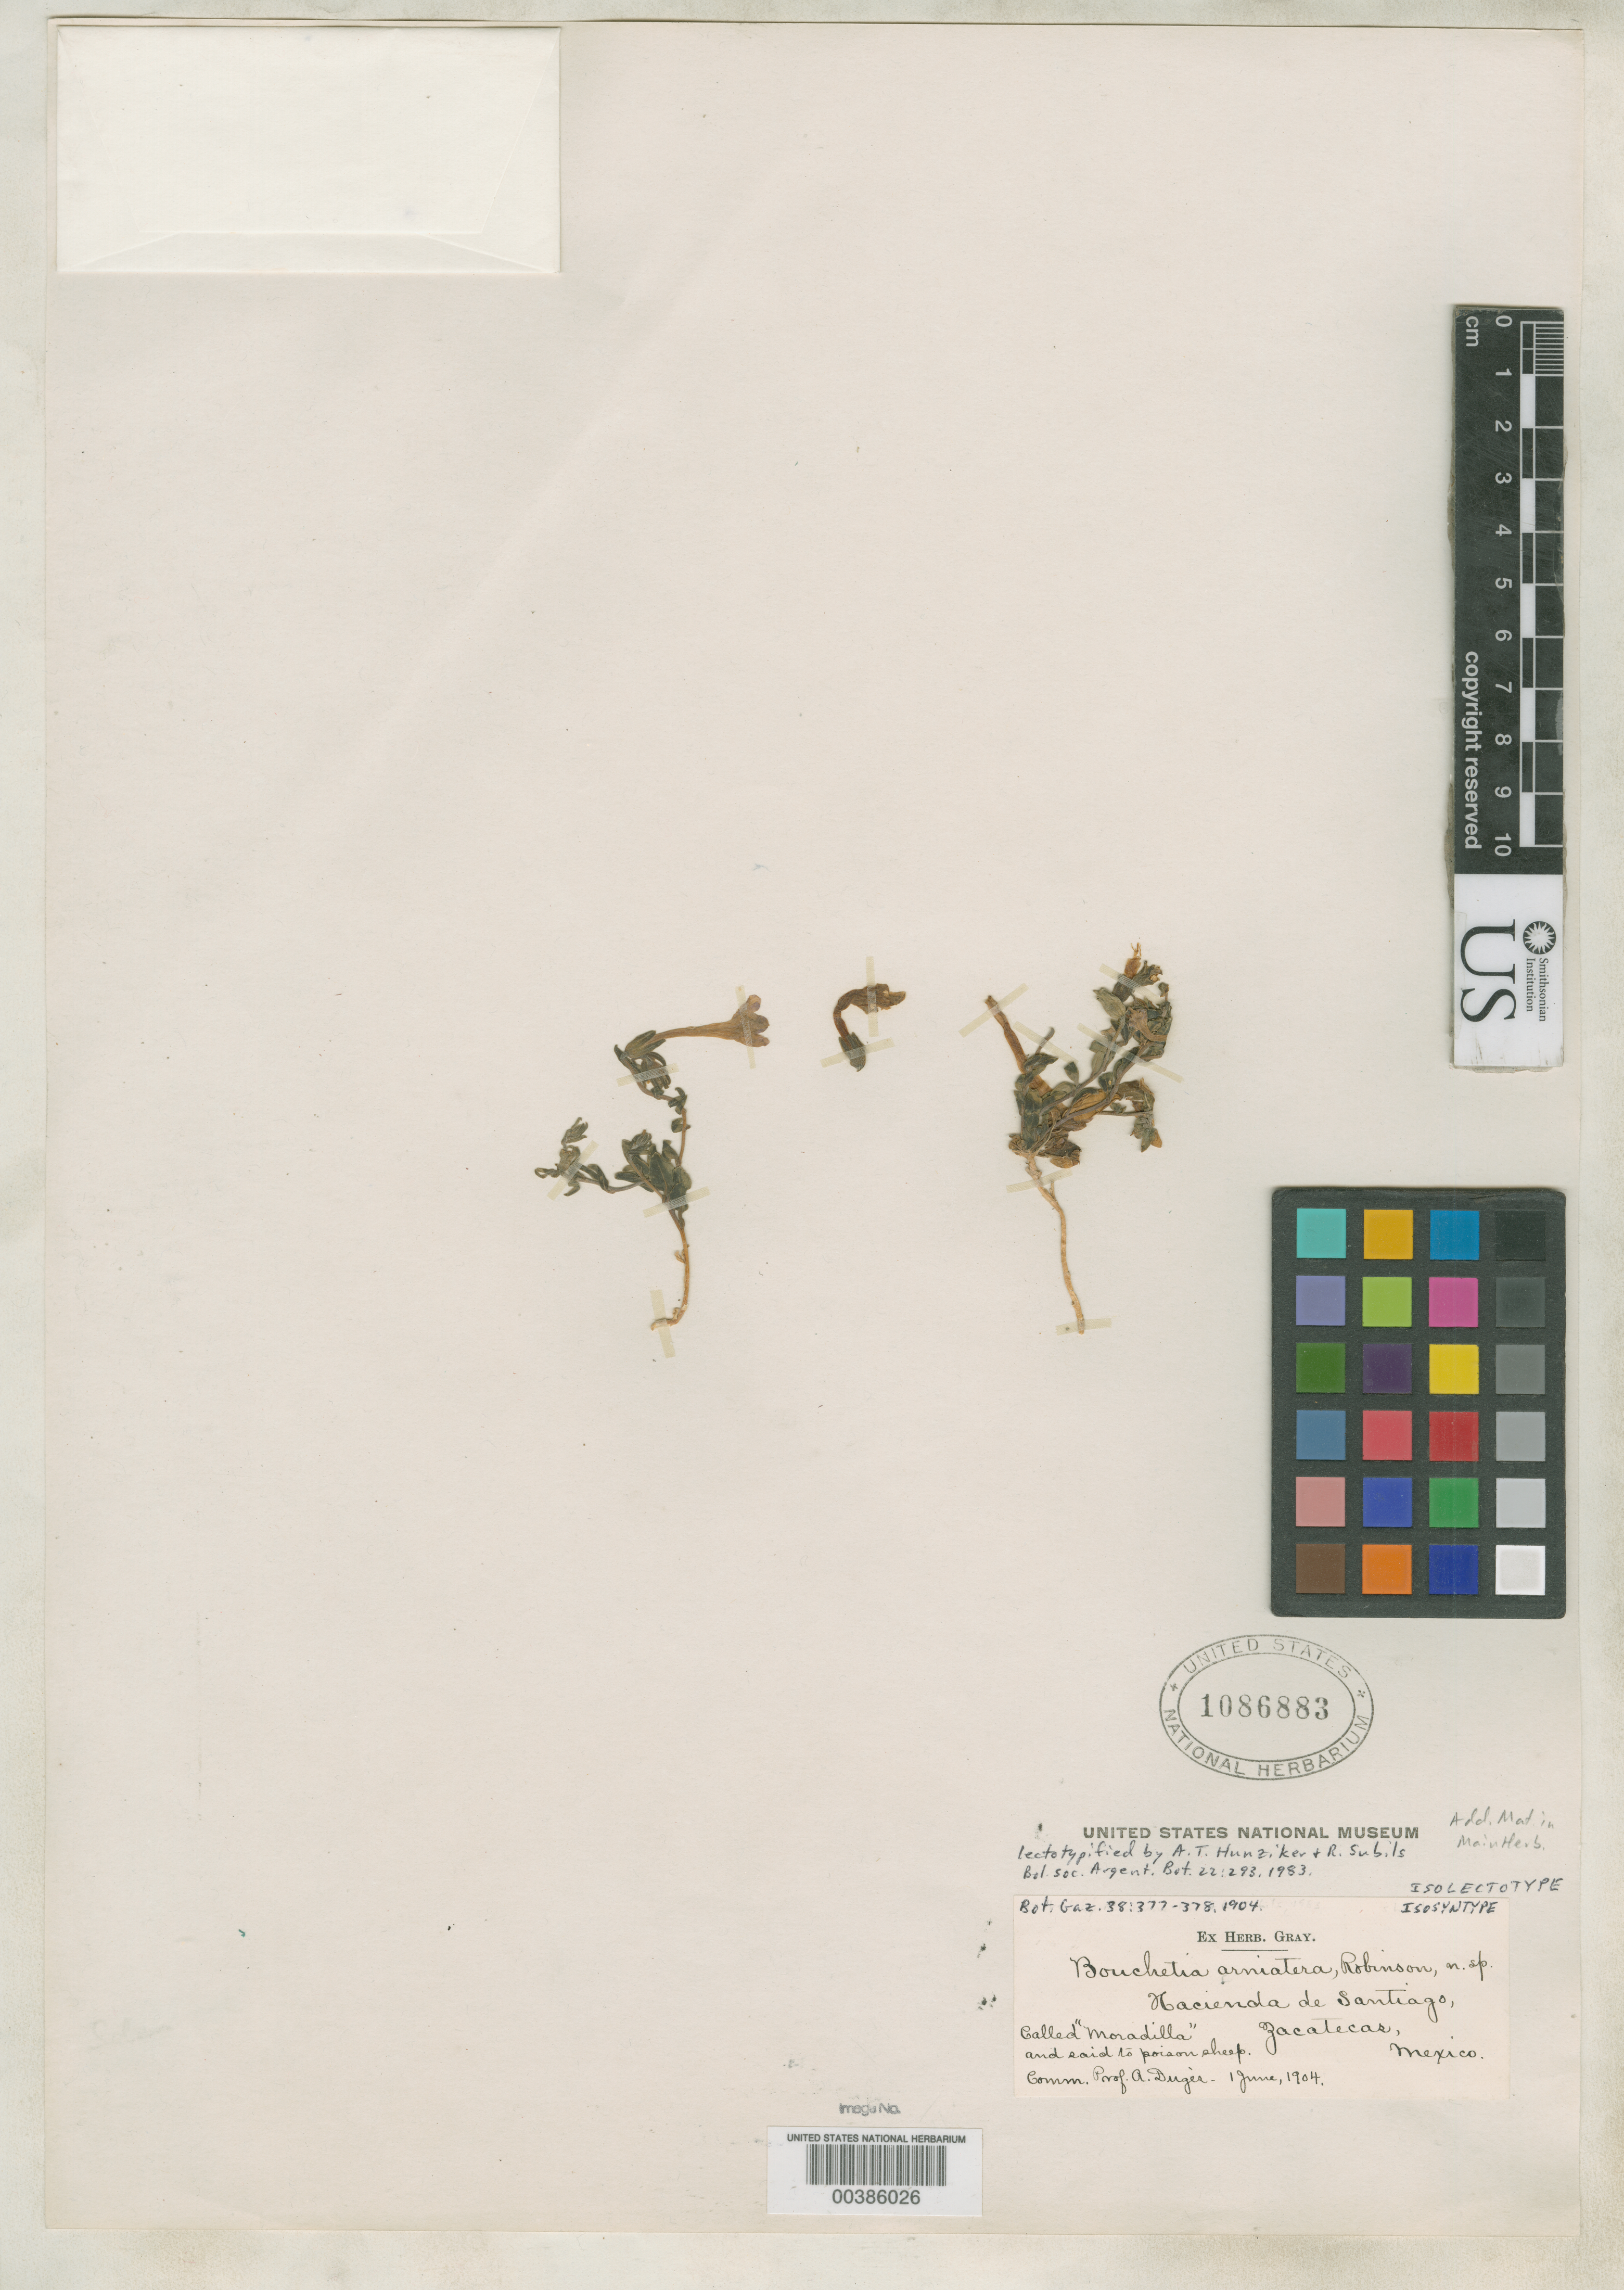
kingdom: Plantae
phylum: Tracheophyta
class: Magnoliopsida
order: Solanales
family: Solanaceae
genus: Bouchetia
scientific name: Bouchetia arniatera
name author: B.L. Rob.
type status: Isolectotype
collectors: A. Duges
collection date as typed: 01 Jun 1904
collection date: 1904-06-01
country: Mexico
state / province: Zacatecas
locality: Hacienda de Santiago.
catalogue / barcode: US 1086883